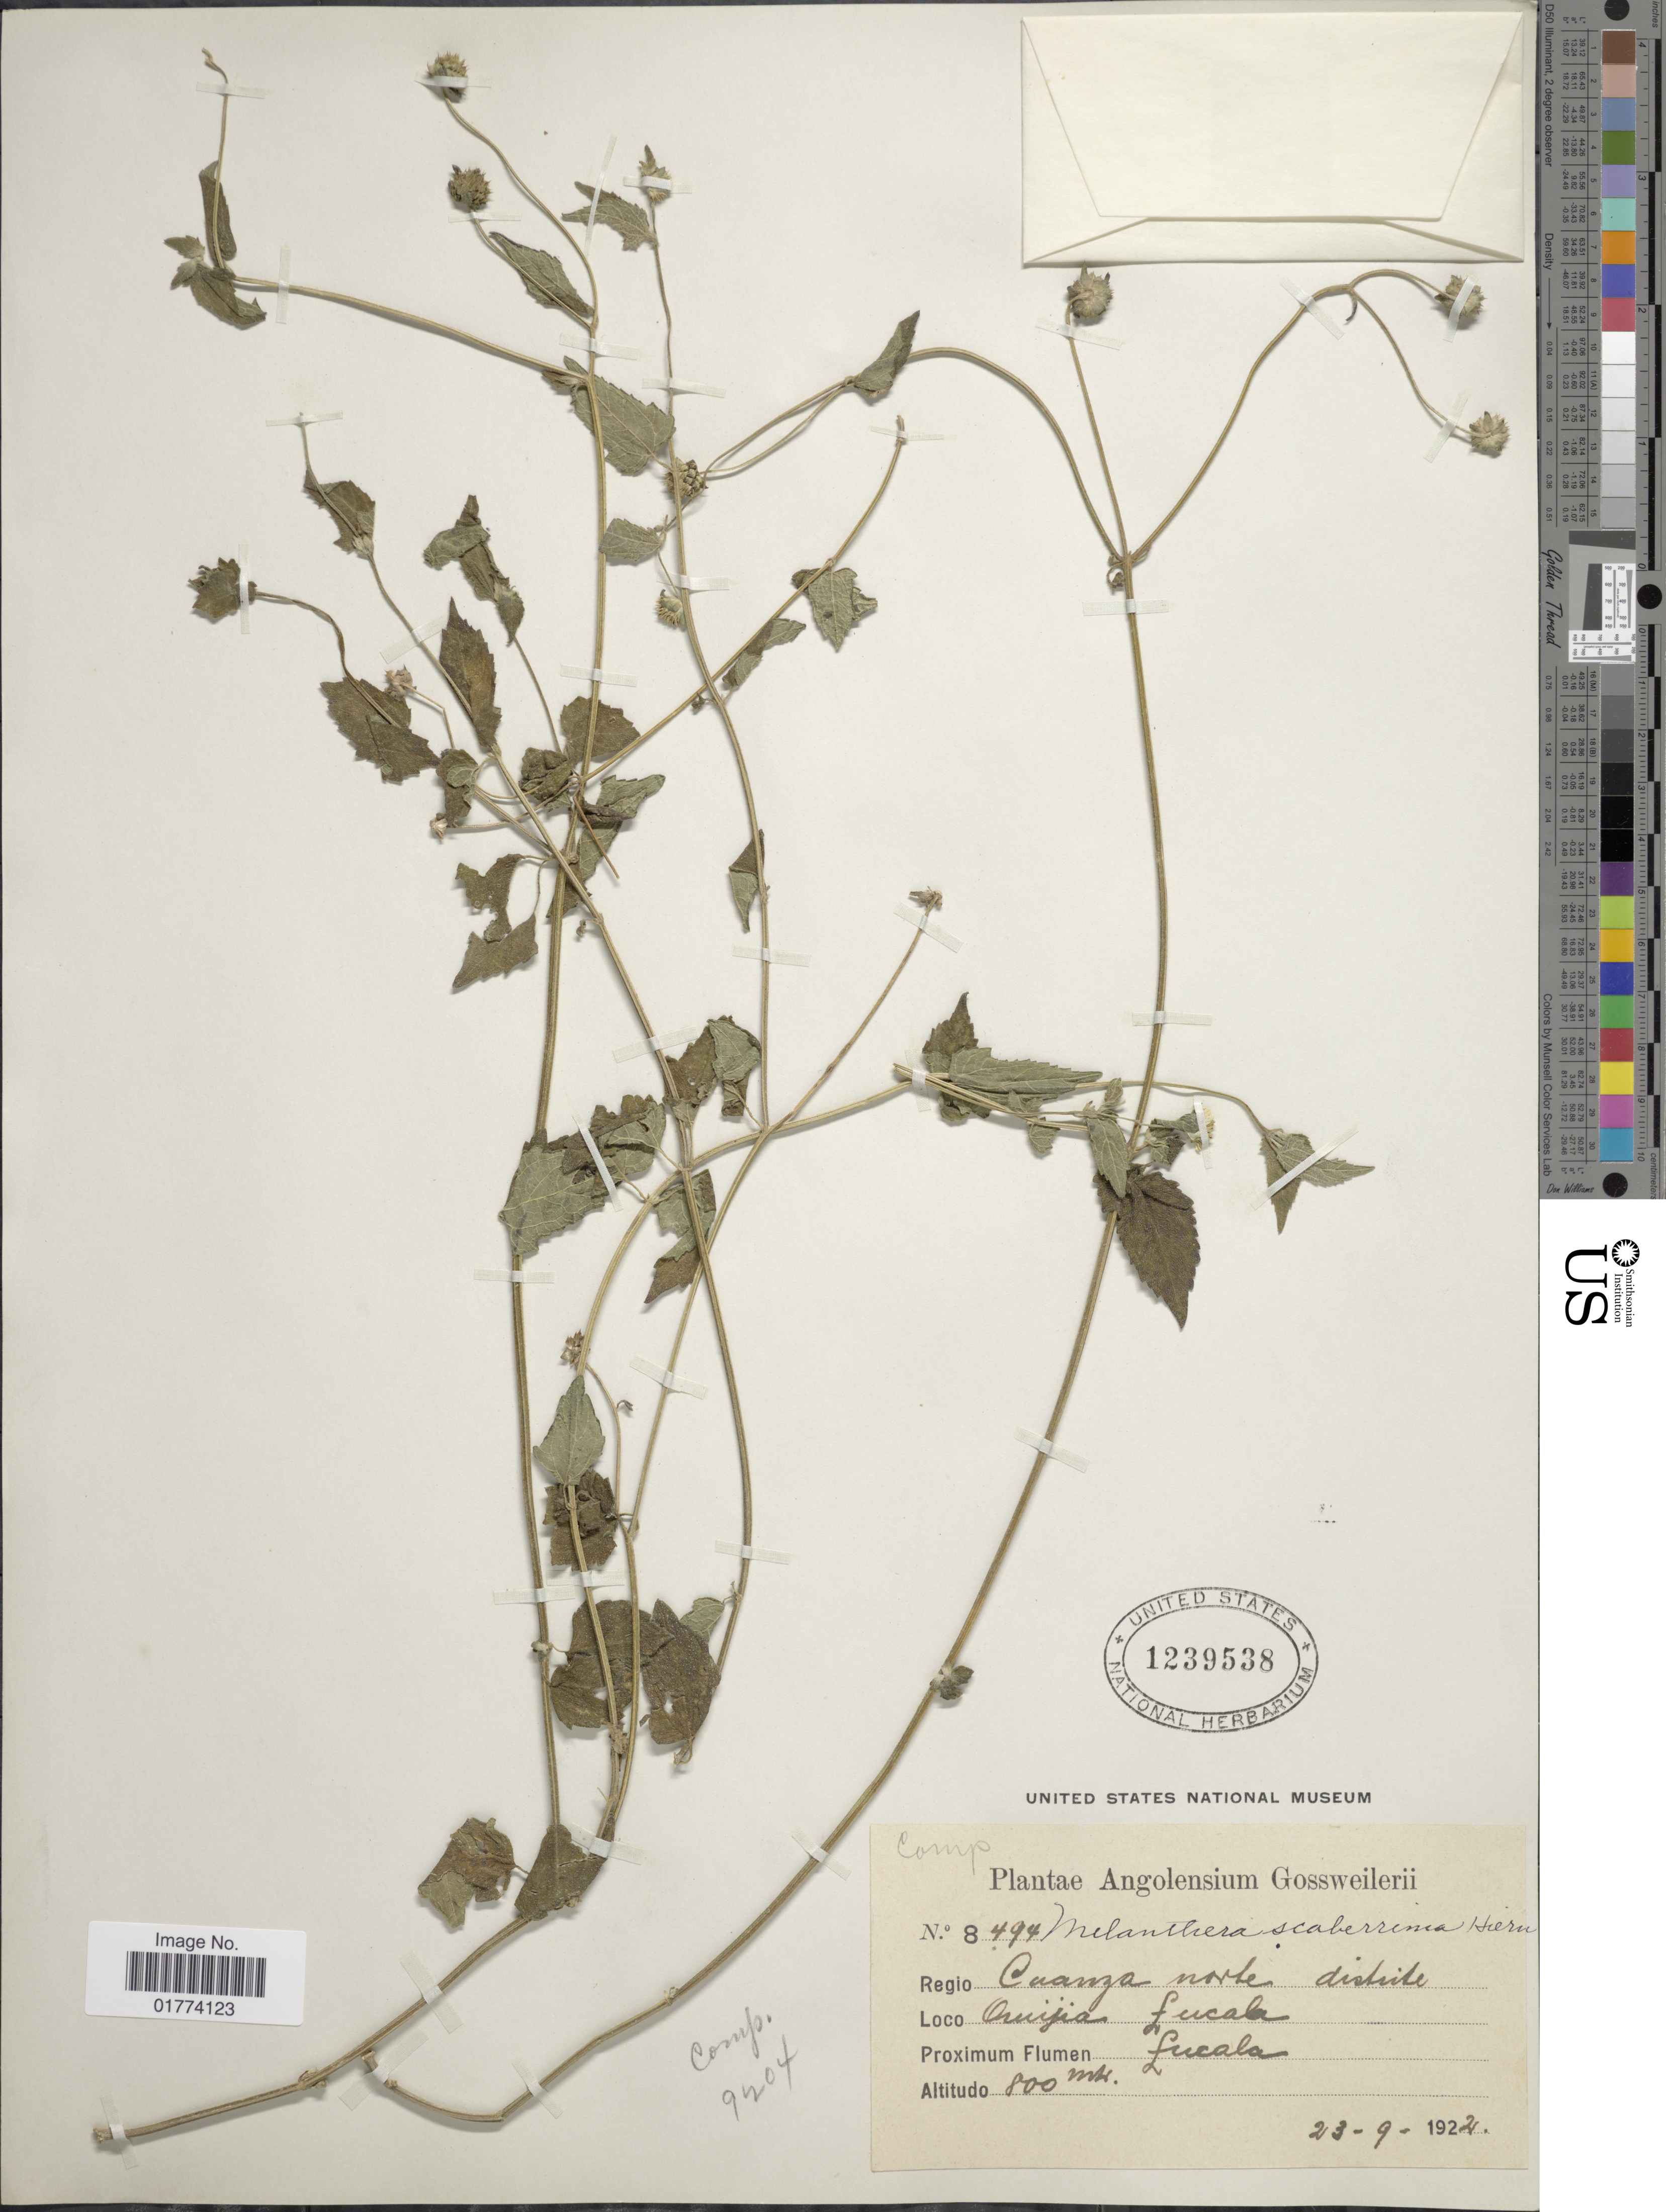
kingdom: Plantae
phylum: Tracheophyta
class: Magnoliopsida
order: Asterales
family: Asteraceae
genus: Melanthera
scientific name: Melanthera scaberrima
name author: Hiern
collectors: -. Gossweiler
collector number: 8494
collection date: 1922-09-23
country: Angola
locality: Cuanza norte distrito, Oruijia Fucale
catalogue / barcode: US 1239538